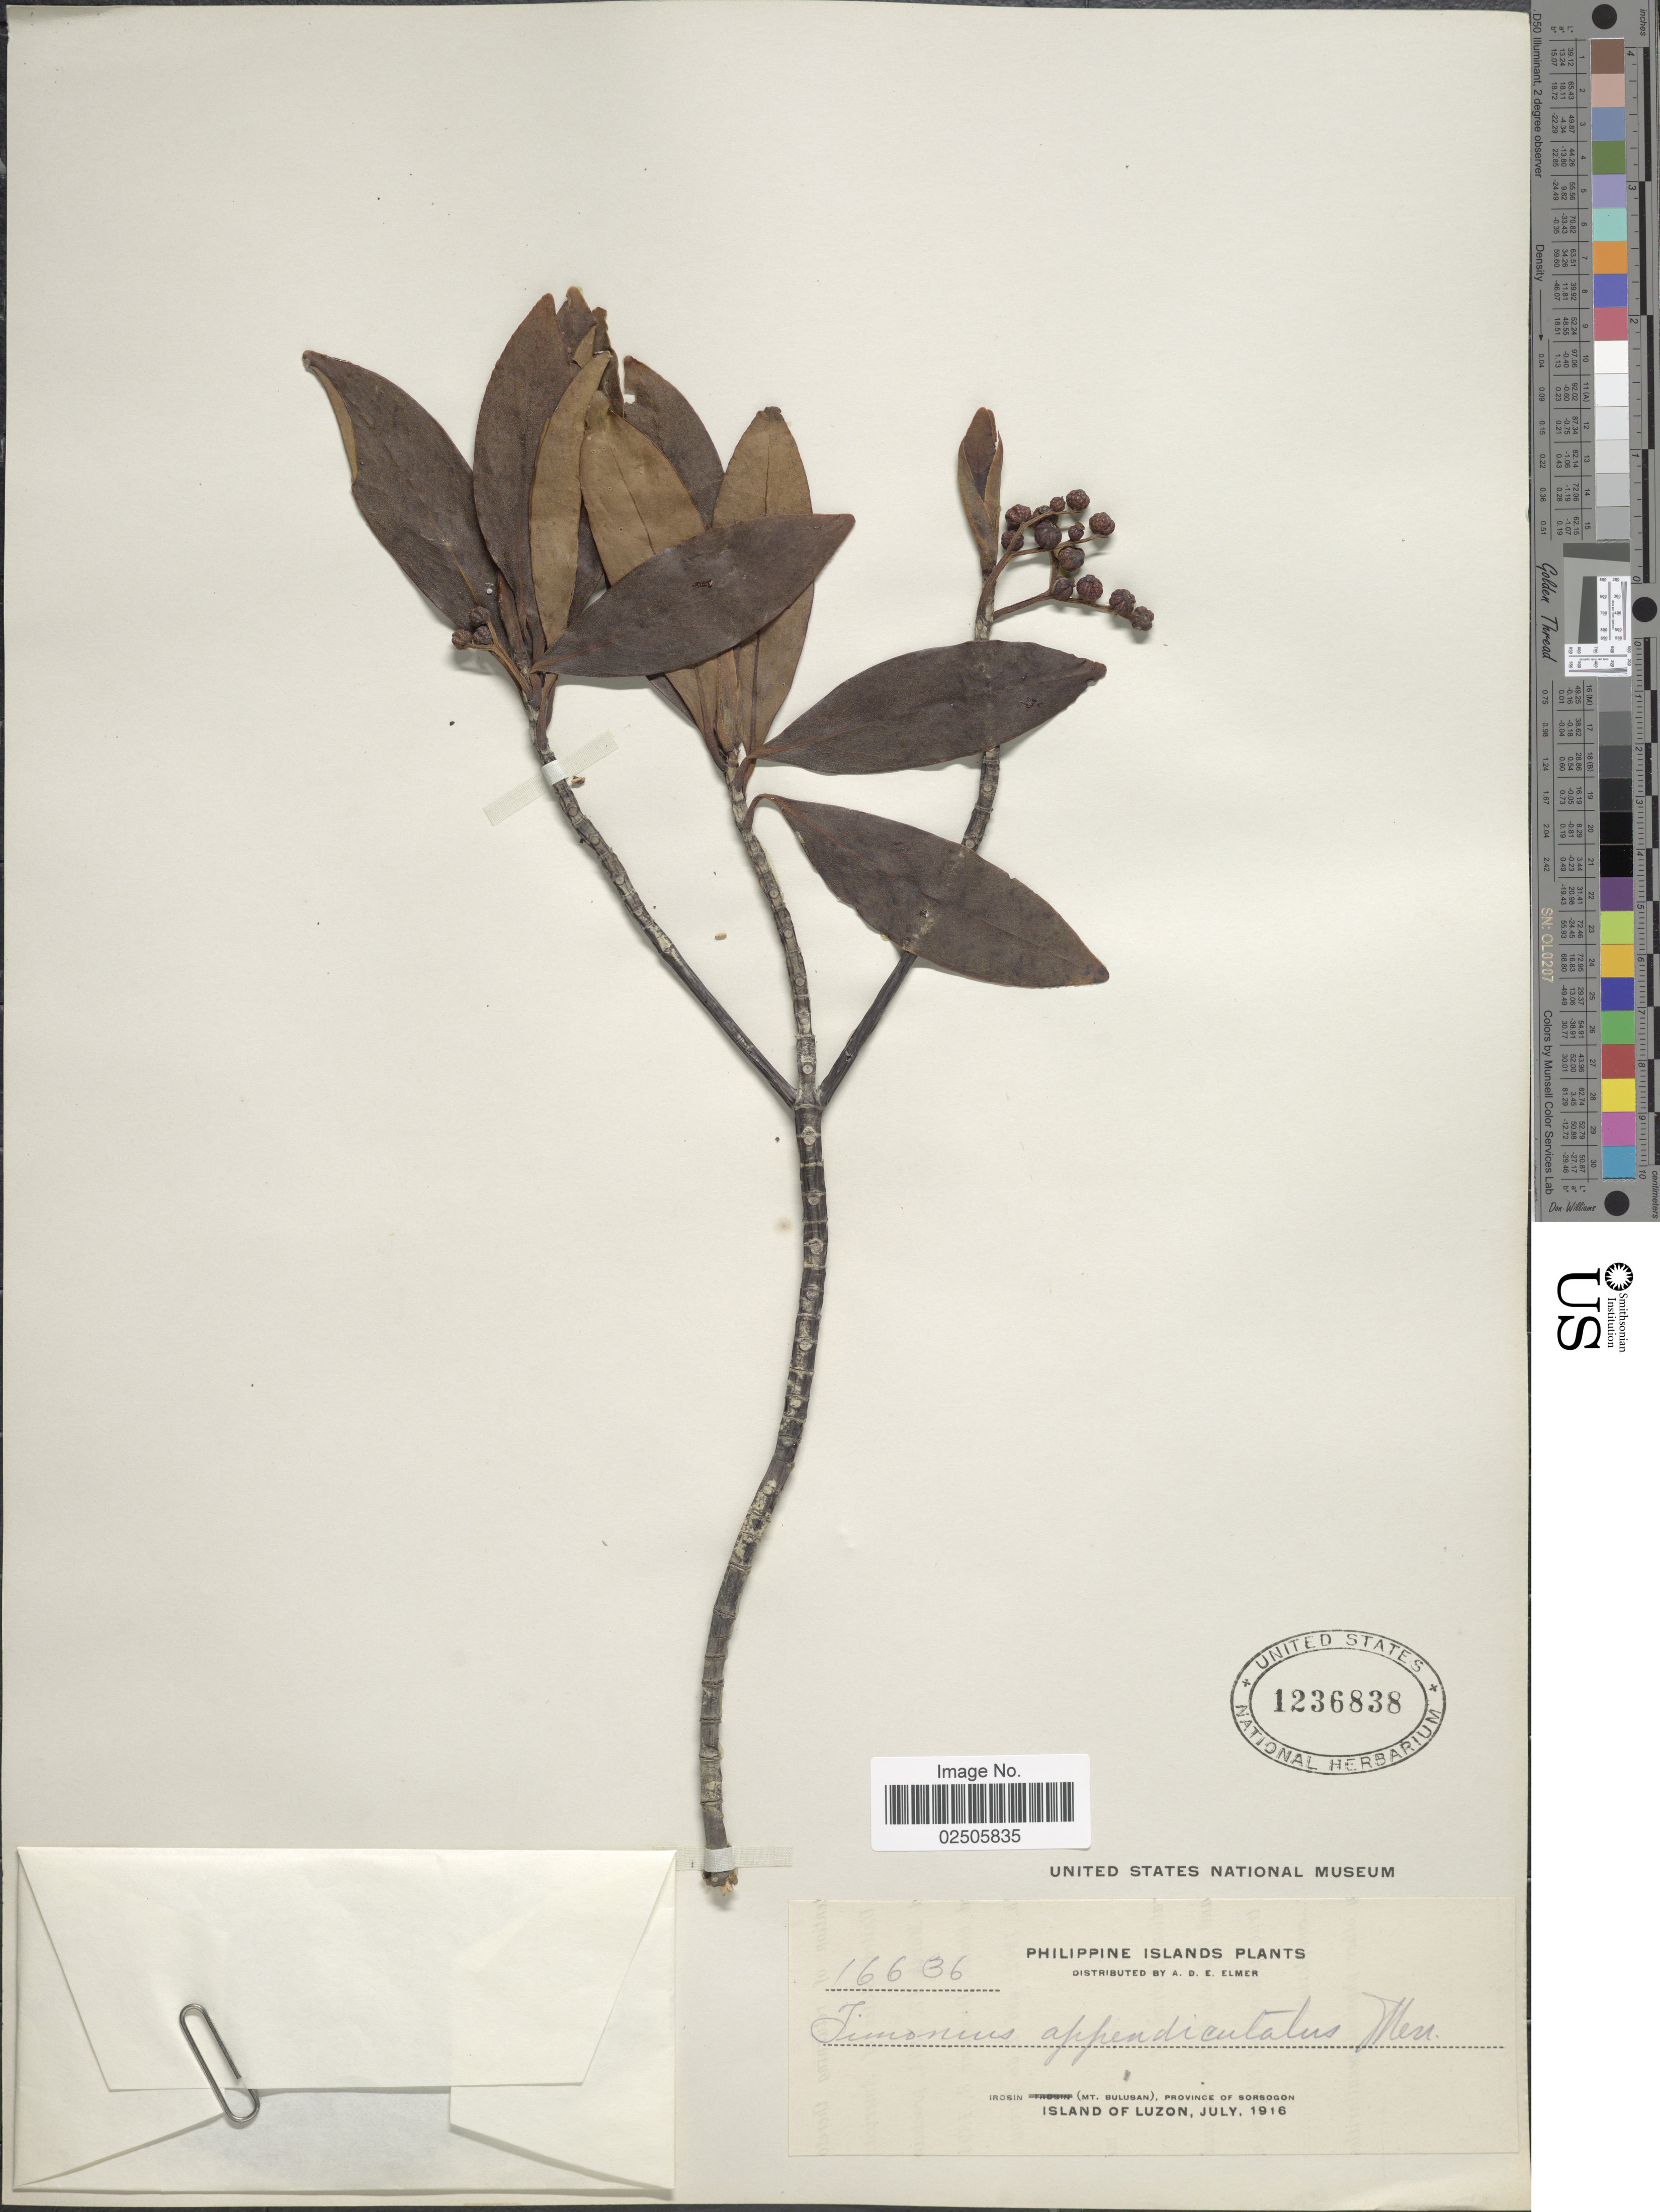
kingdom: Plantae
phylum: Tracheophyta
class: Magnoliopsida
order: Gentianales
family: Rubiaceae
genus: Timonius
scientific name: Timonius appendiculatus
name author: Merr.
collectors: A. D. E. Elmer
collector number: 16636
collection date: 1916-07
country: Philippines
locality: Irosin (Mt. Bulusan), Province of Sorsogon, Island of Luzon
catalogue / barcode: US 1236838